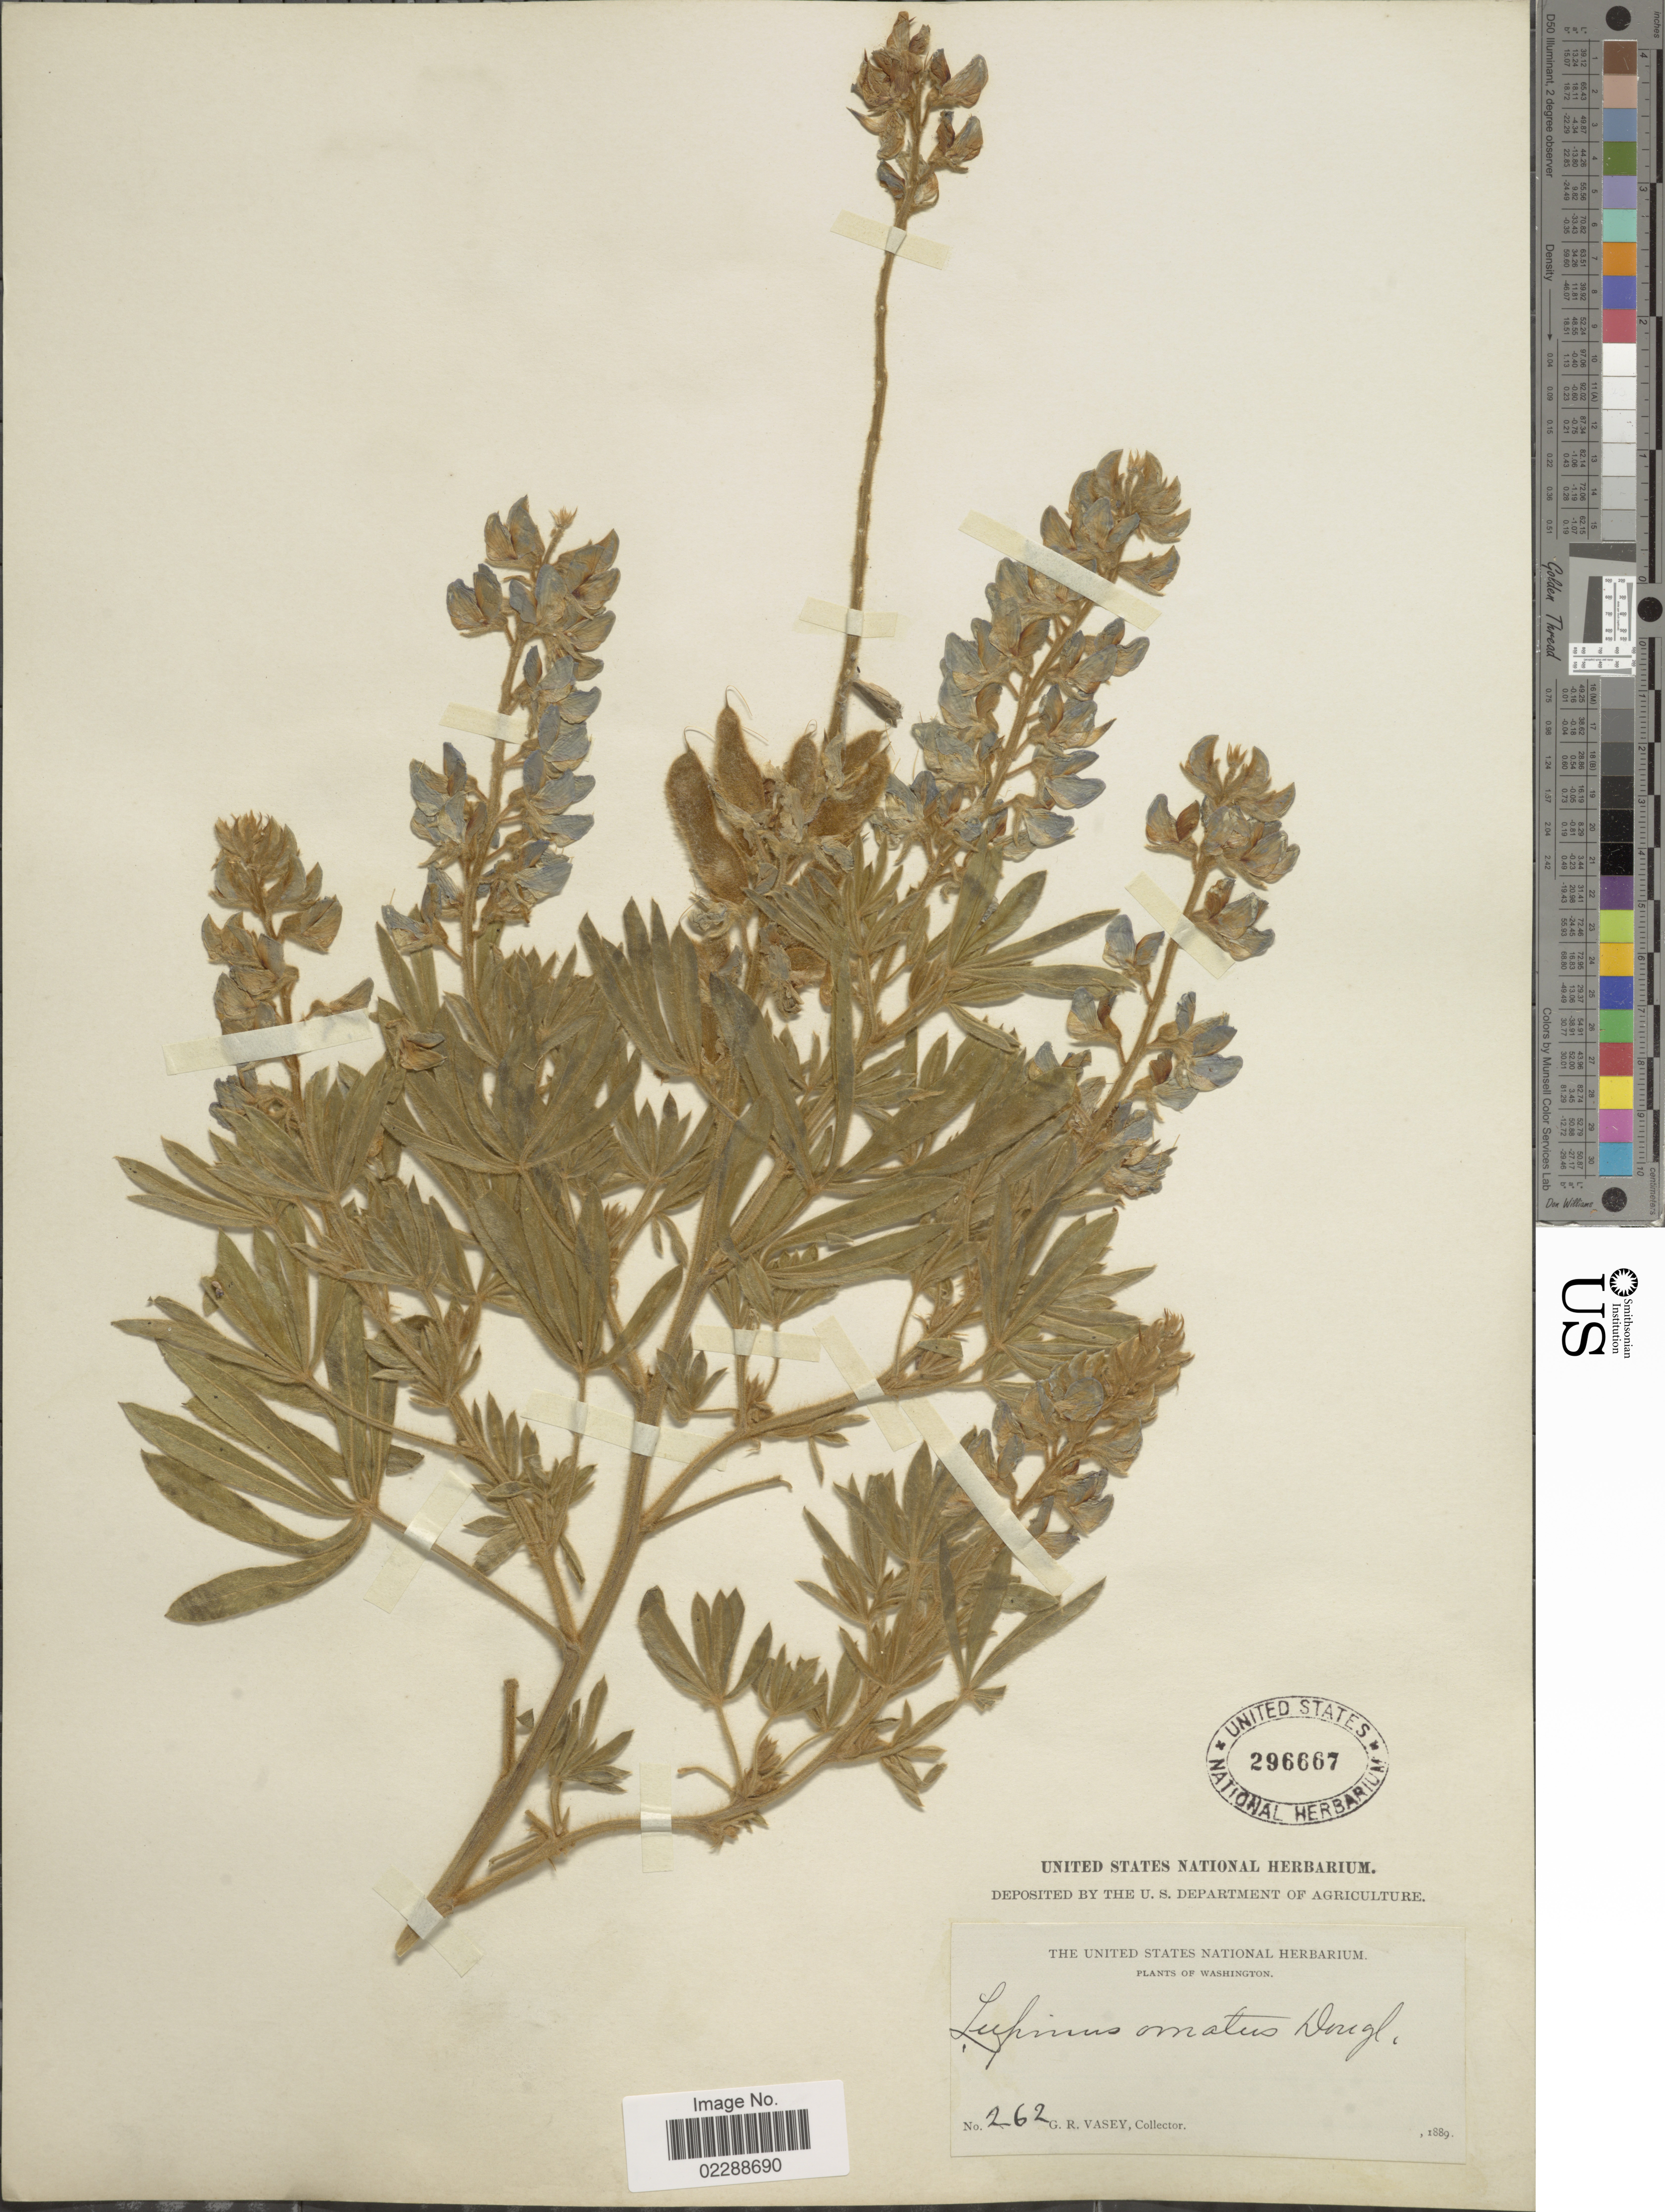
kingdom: Plantae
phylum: Tracheophyta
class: Magnoliopsida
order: Fabales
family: Fabaceae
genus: Lupinus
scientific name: Lupinus sp.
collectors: G. R. Vasey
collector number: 262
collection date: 1889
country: United States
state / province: Washington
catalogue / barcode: US 296667